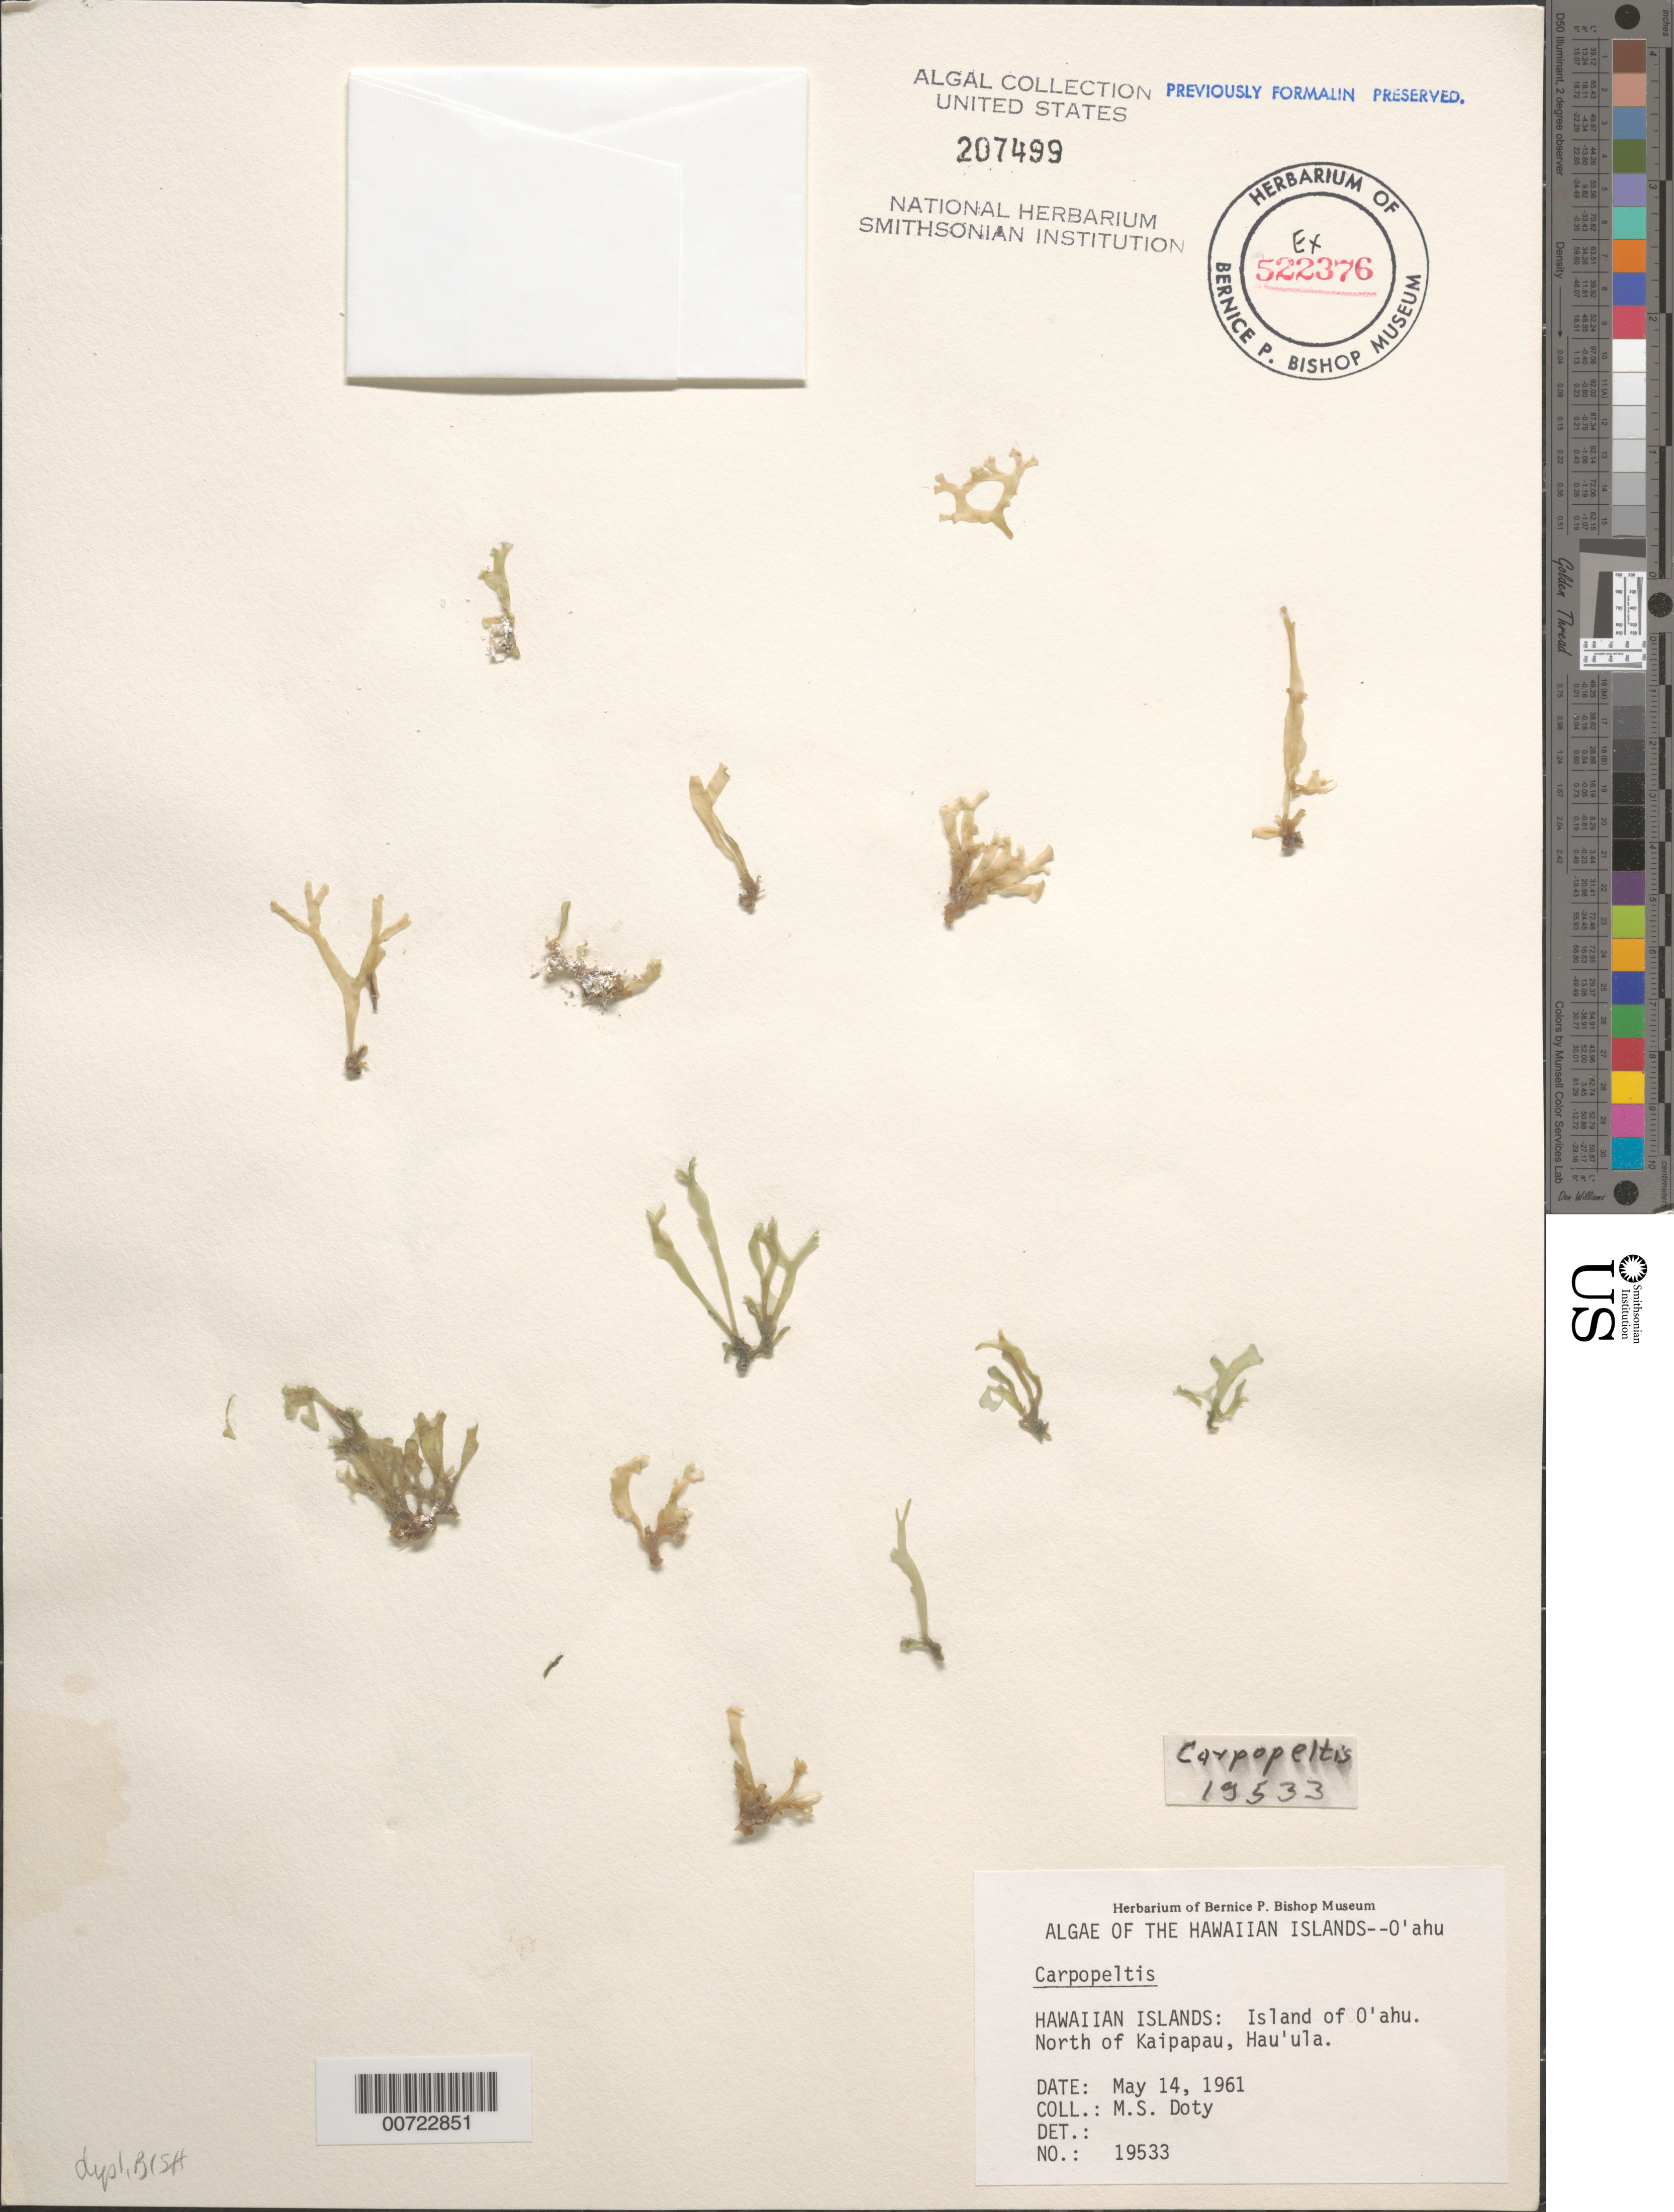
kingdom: Plantae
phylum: Rhodophyta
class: Florideophyceae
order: Halymeniales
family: Halymeniaceae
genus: Carpopeltis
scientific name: Carpopeltis sp.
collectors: M. S. Doty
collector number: MSD 19533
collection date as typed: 14 May 1961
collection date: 1961-05-14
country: United States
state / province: Hawaii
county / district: Honolulu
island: Oahu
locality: Hau'ula, north of Kaipapau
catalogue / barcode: US 207499